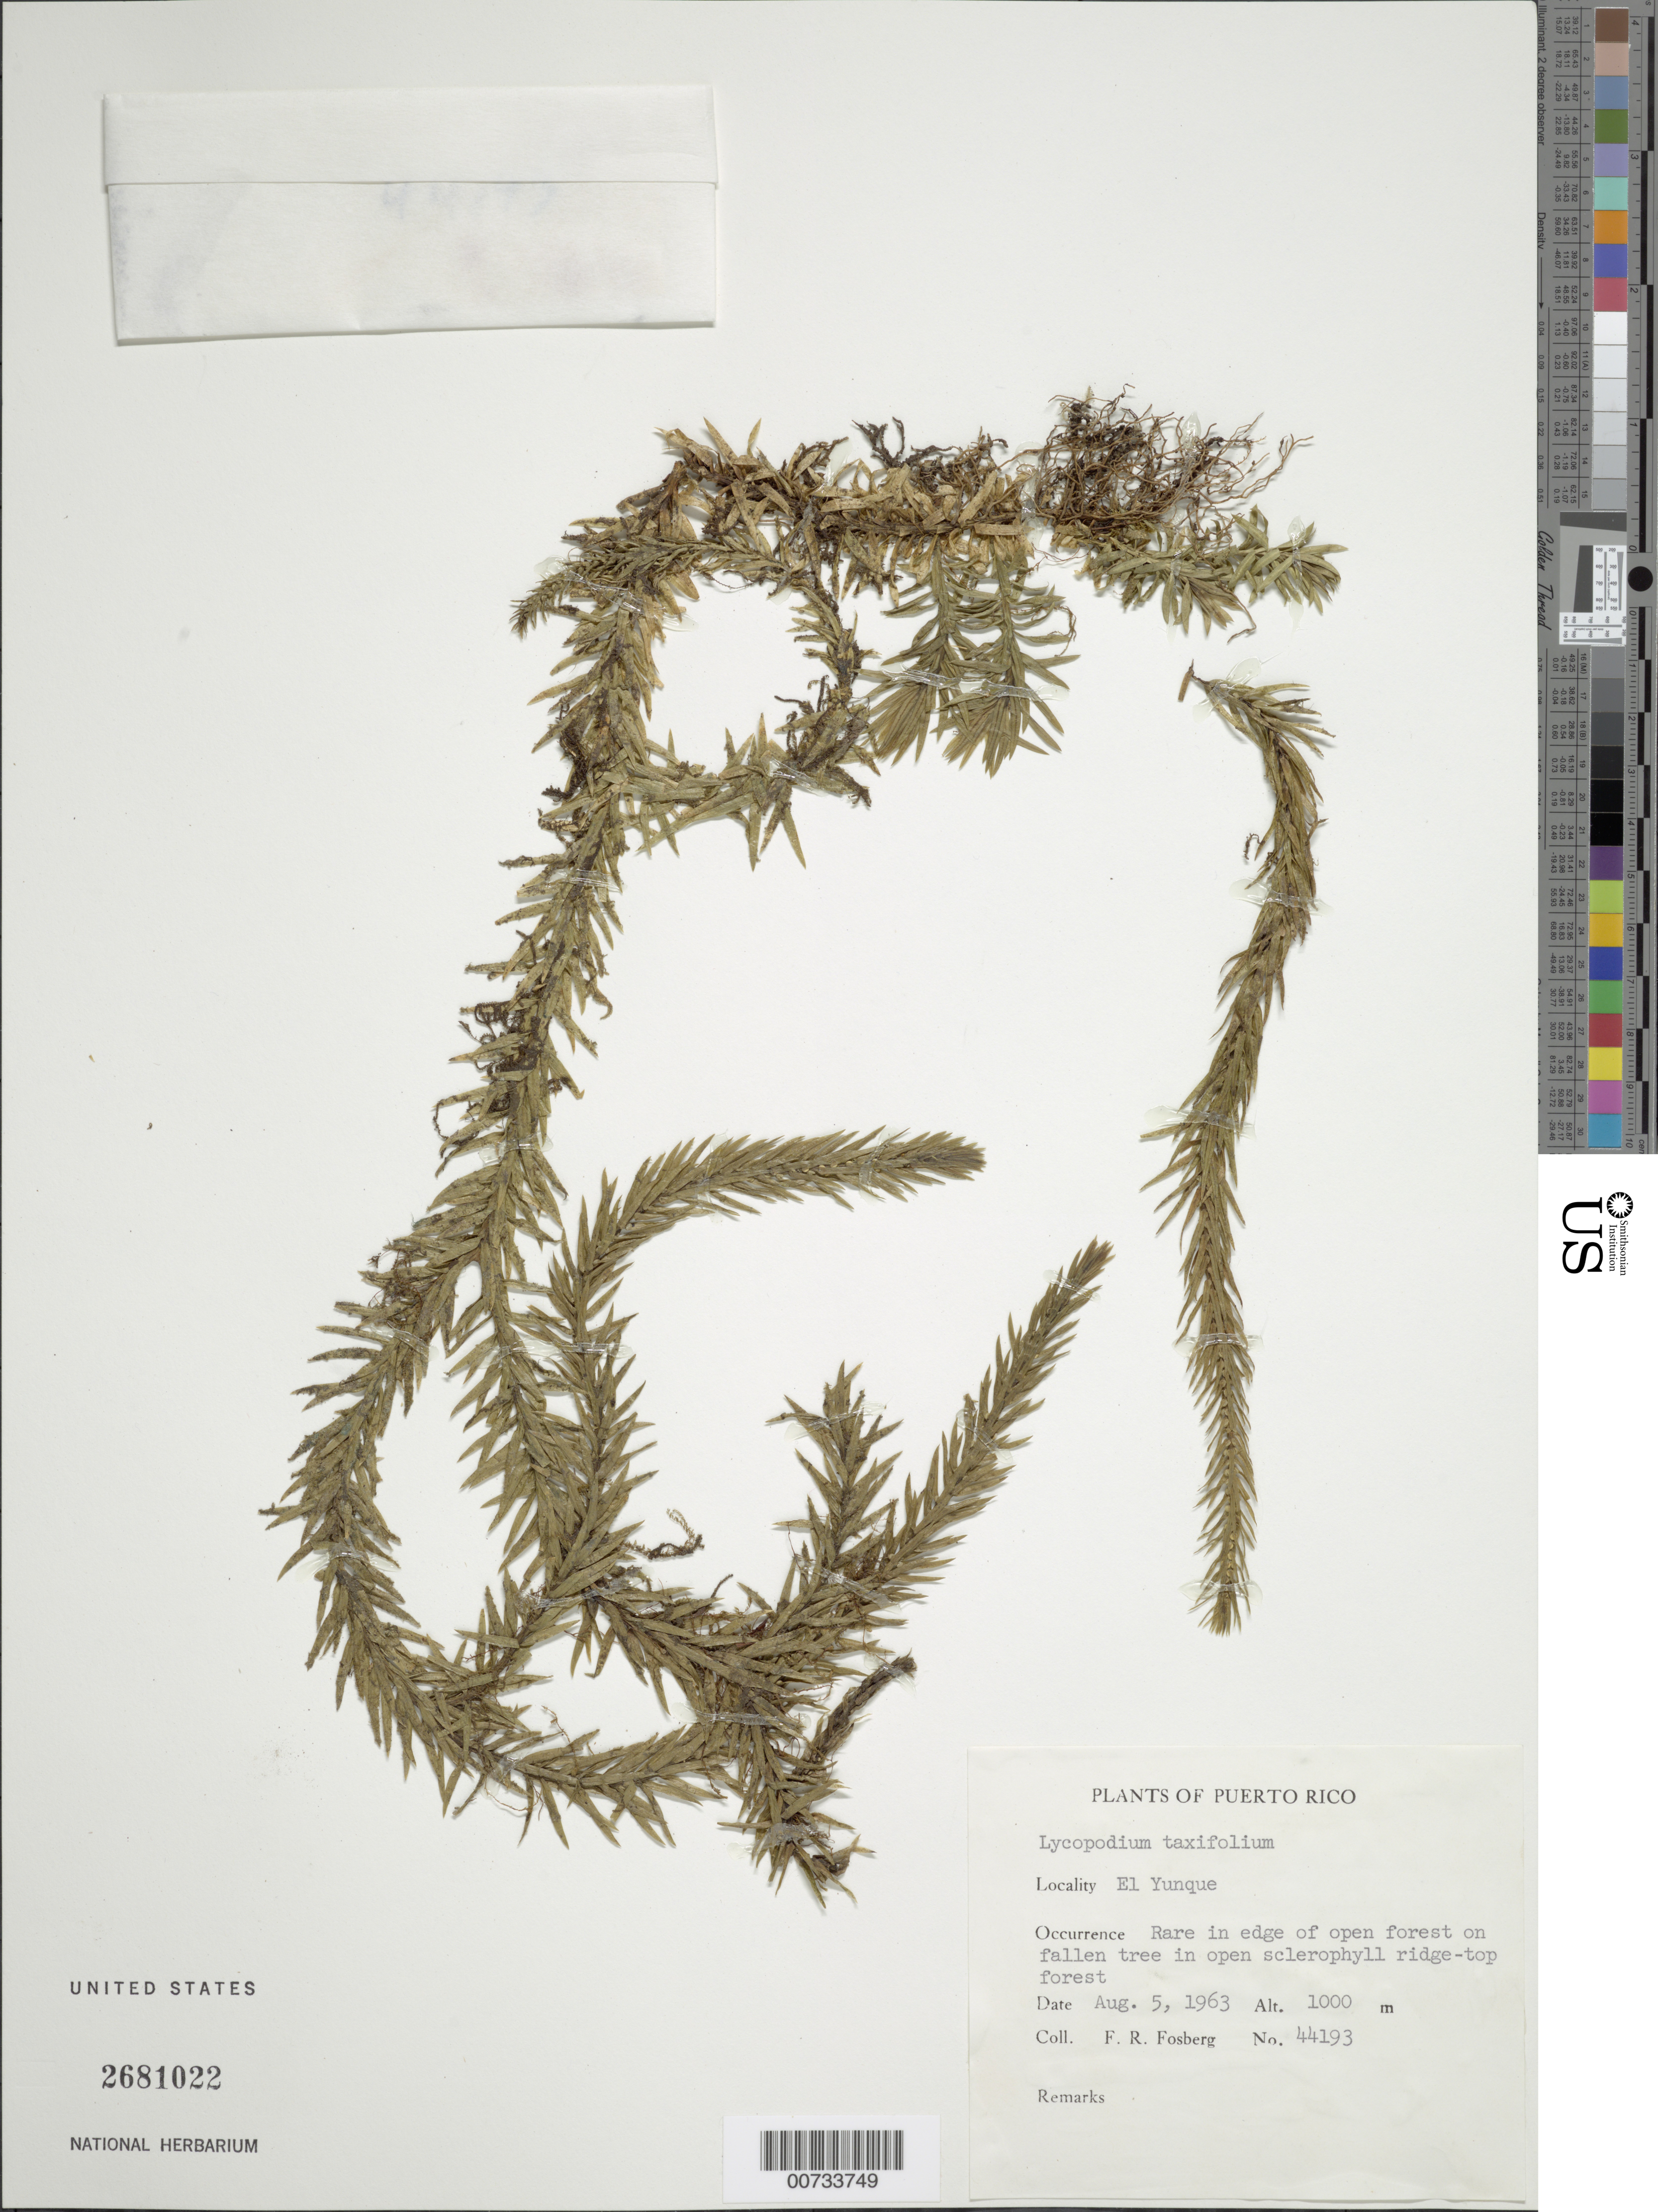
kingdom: Plantae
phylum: Tracheophyta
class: Lycopodiopsida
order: Lycopodiales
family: Lycopodiaceae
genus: Phlegmariurus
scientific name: Phlegmariurus taxifolius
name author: (Sw.) Á. Löve & D. Löve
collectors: F. R. Fosberg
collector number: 44193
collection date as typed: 05 Aug 1963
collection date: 1963-08-05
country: Puerto Rico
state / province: Río Grande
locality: El Yunque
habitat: In edge of open forest on fallen tree in Sclerophyll ridge-top forest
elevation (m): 1000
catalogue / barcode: US 2681022